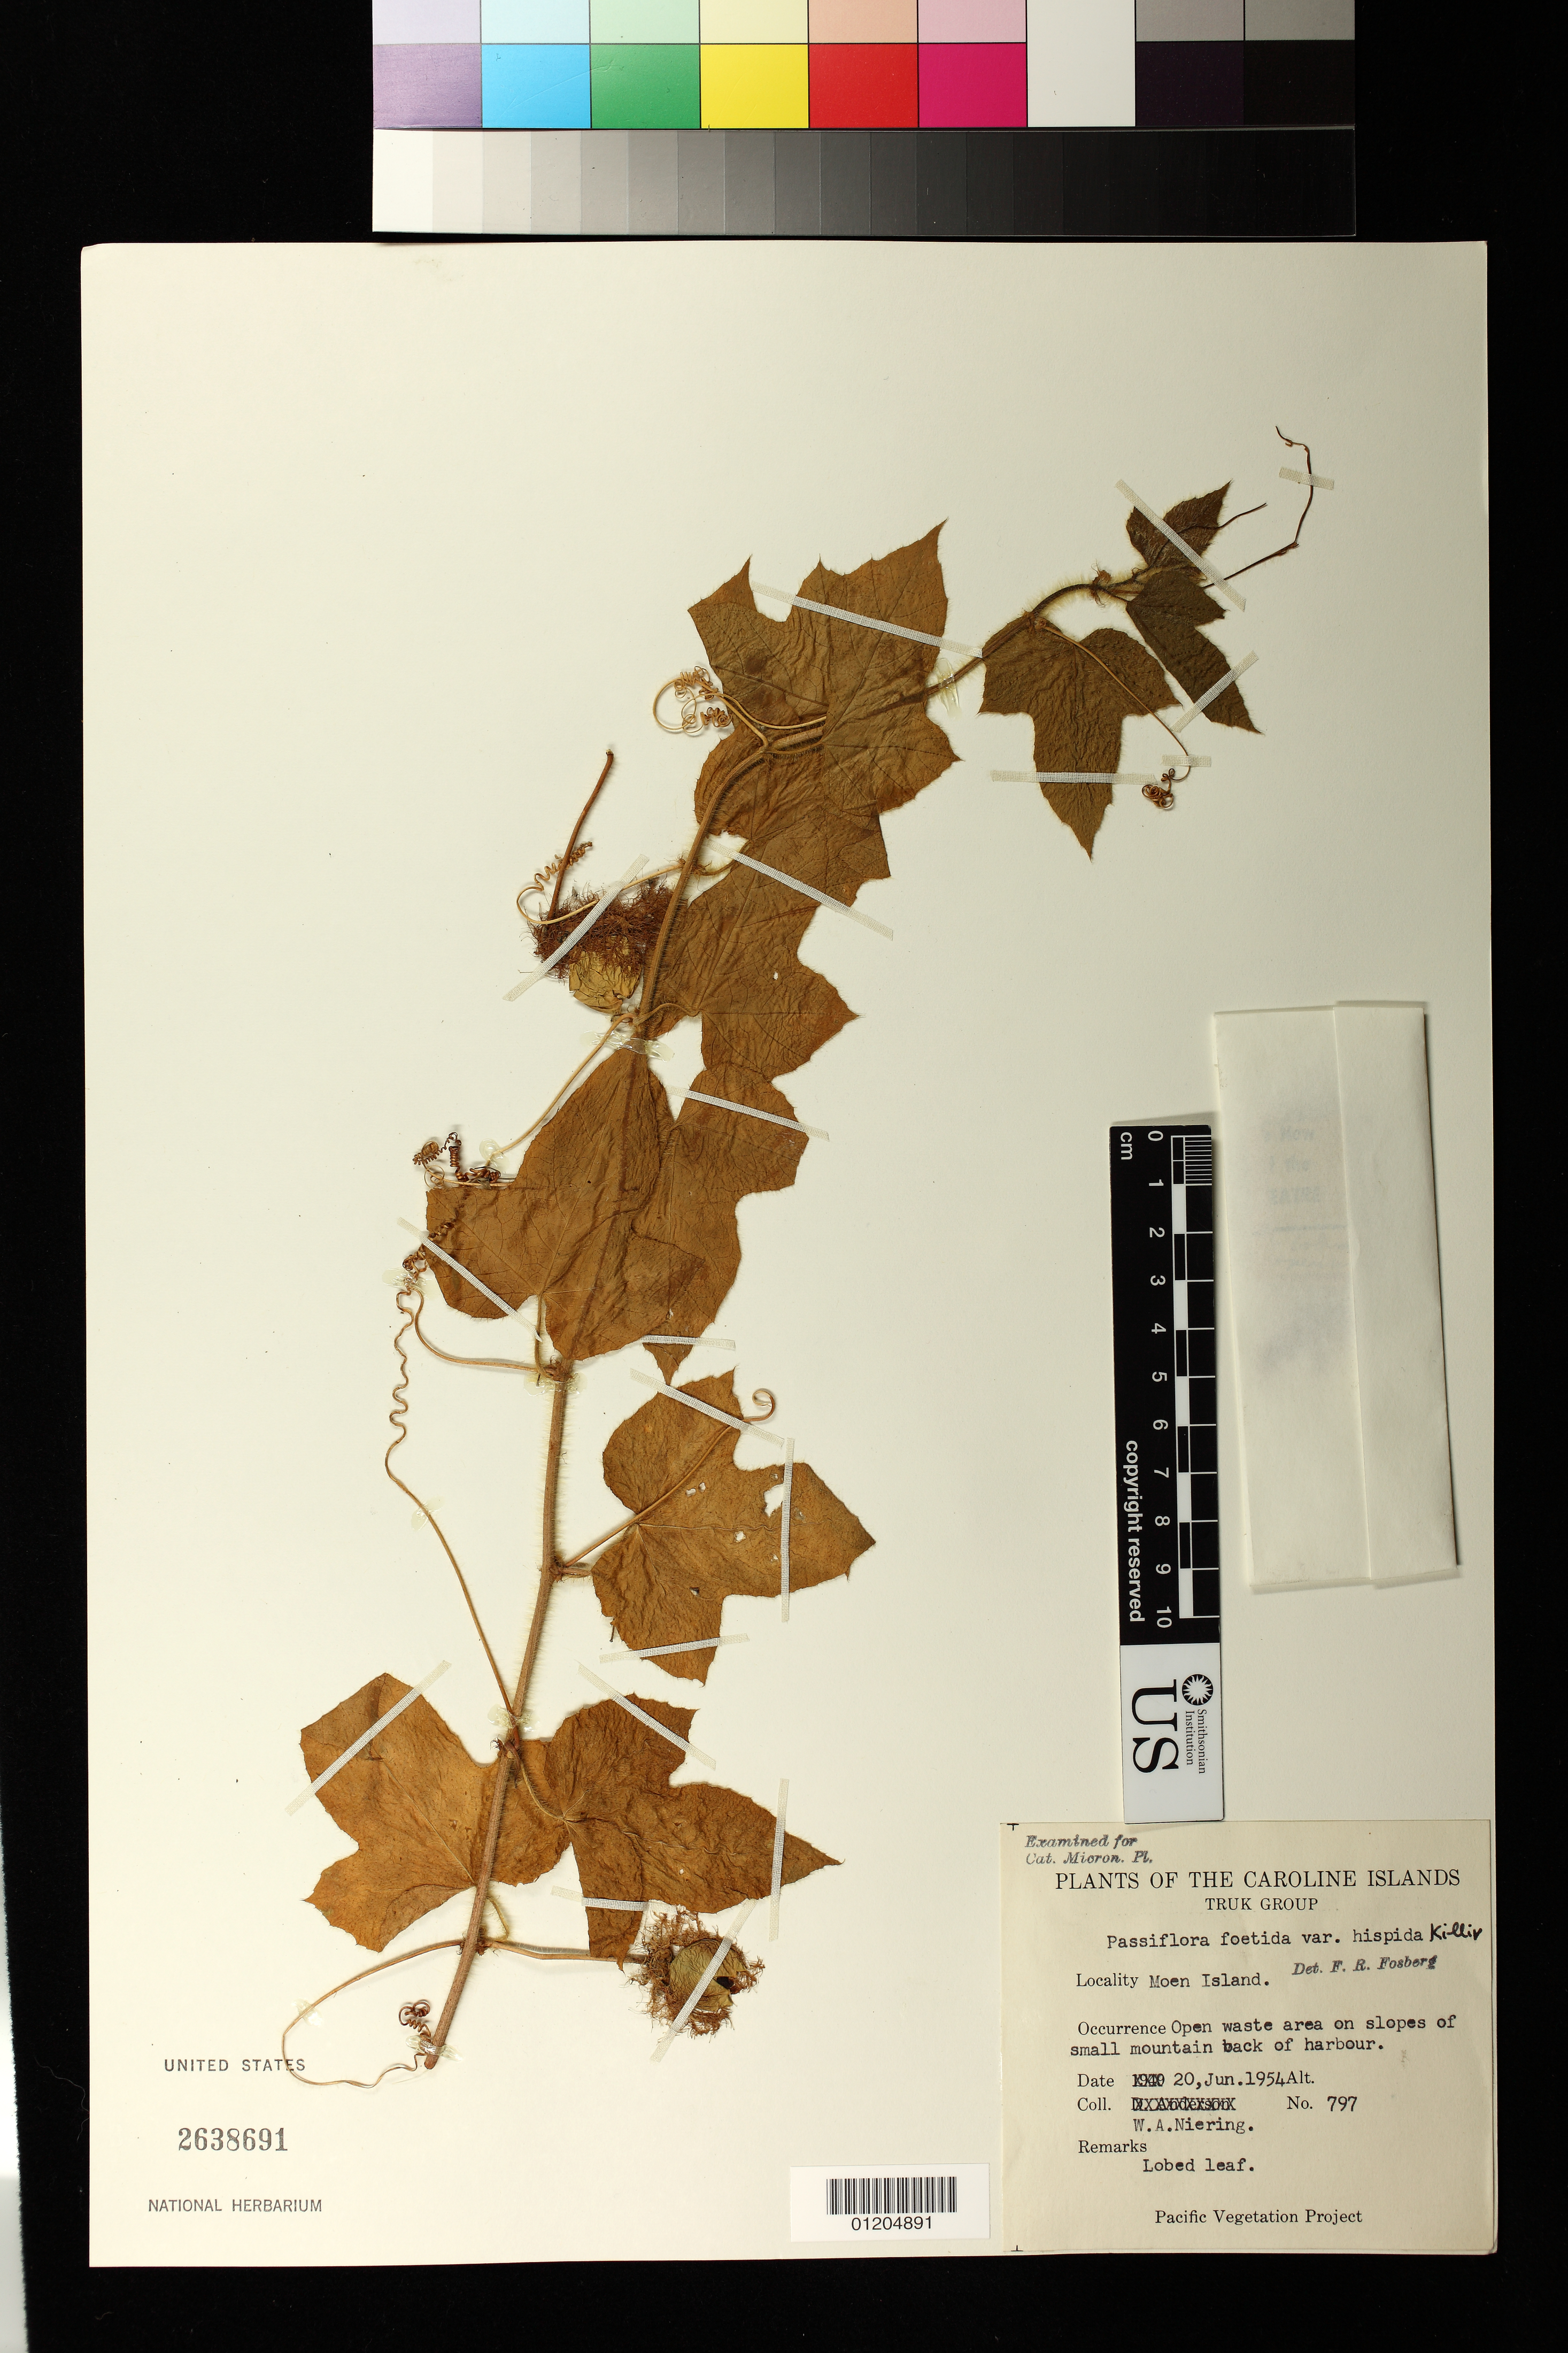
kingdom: Plantae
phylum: Tracheophyta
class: Magnoliopsida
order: Malpighiales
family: Passifloraceae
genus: Passiflora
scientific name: Passiflora foetida var. hispida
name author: (DC. ex Triana & Planch.) Killip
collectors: W. Niering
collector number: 797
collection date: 1954-06-20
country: Micronesia, Federated States of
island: Moen [Wono]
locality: Caroline Islands. Moen Island.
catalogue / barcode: US 2638691